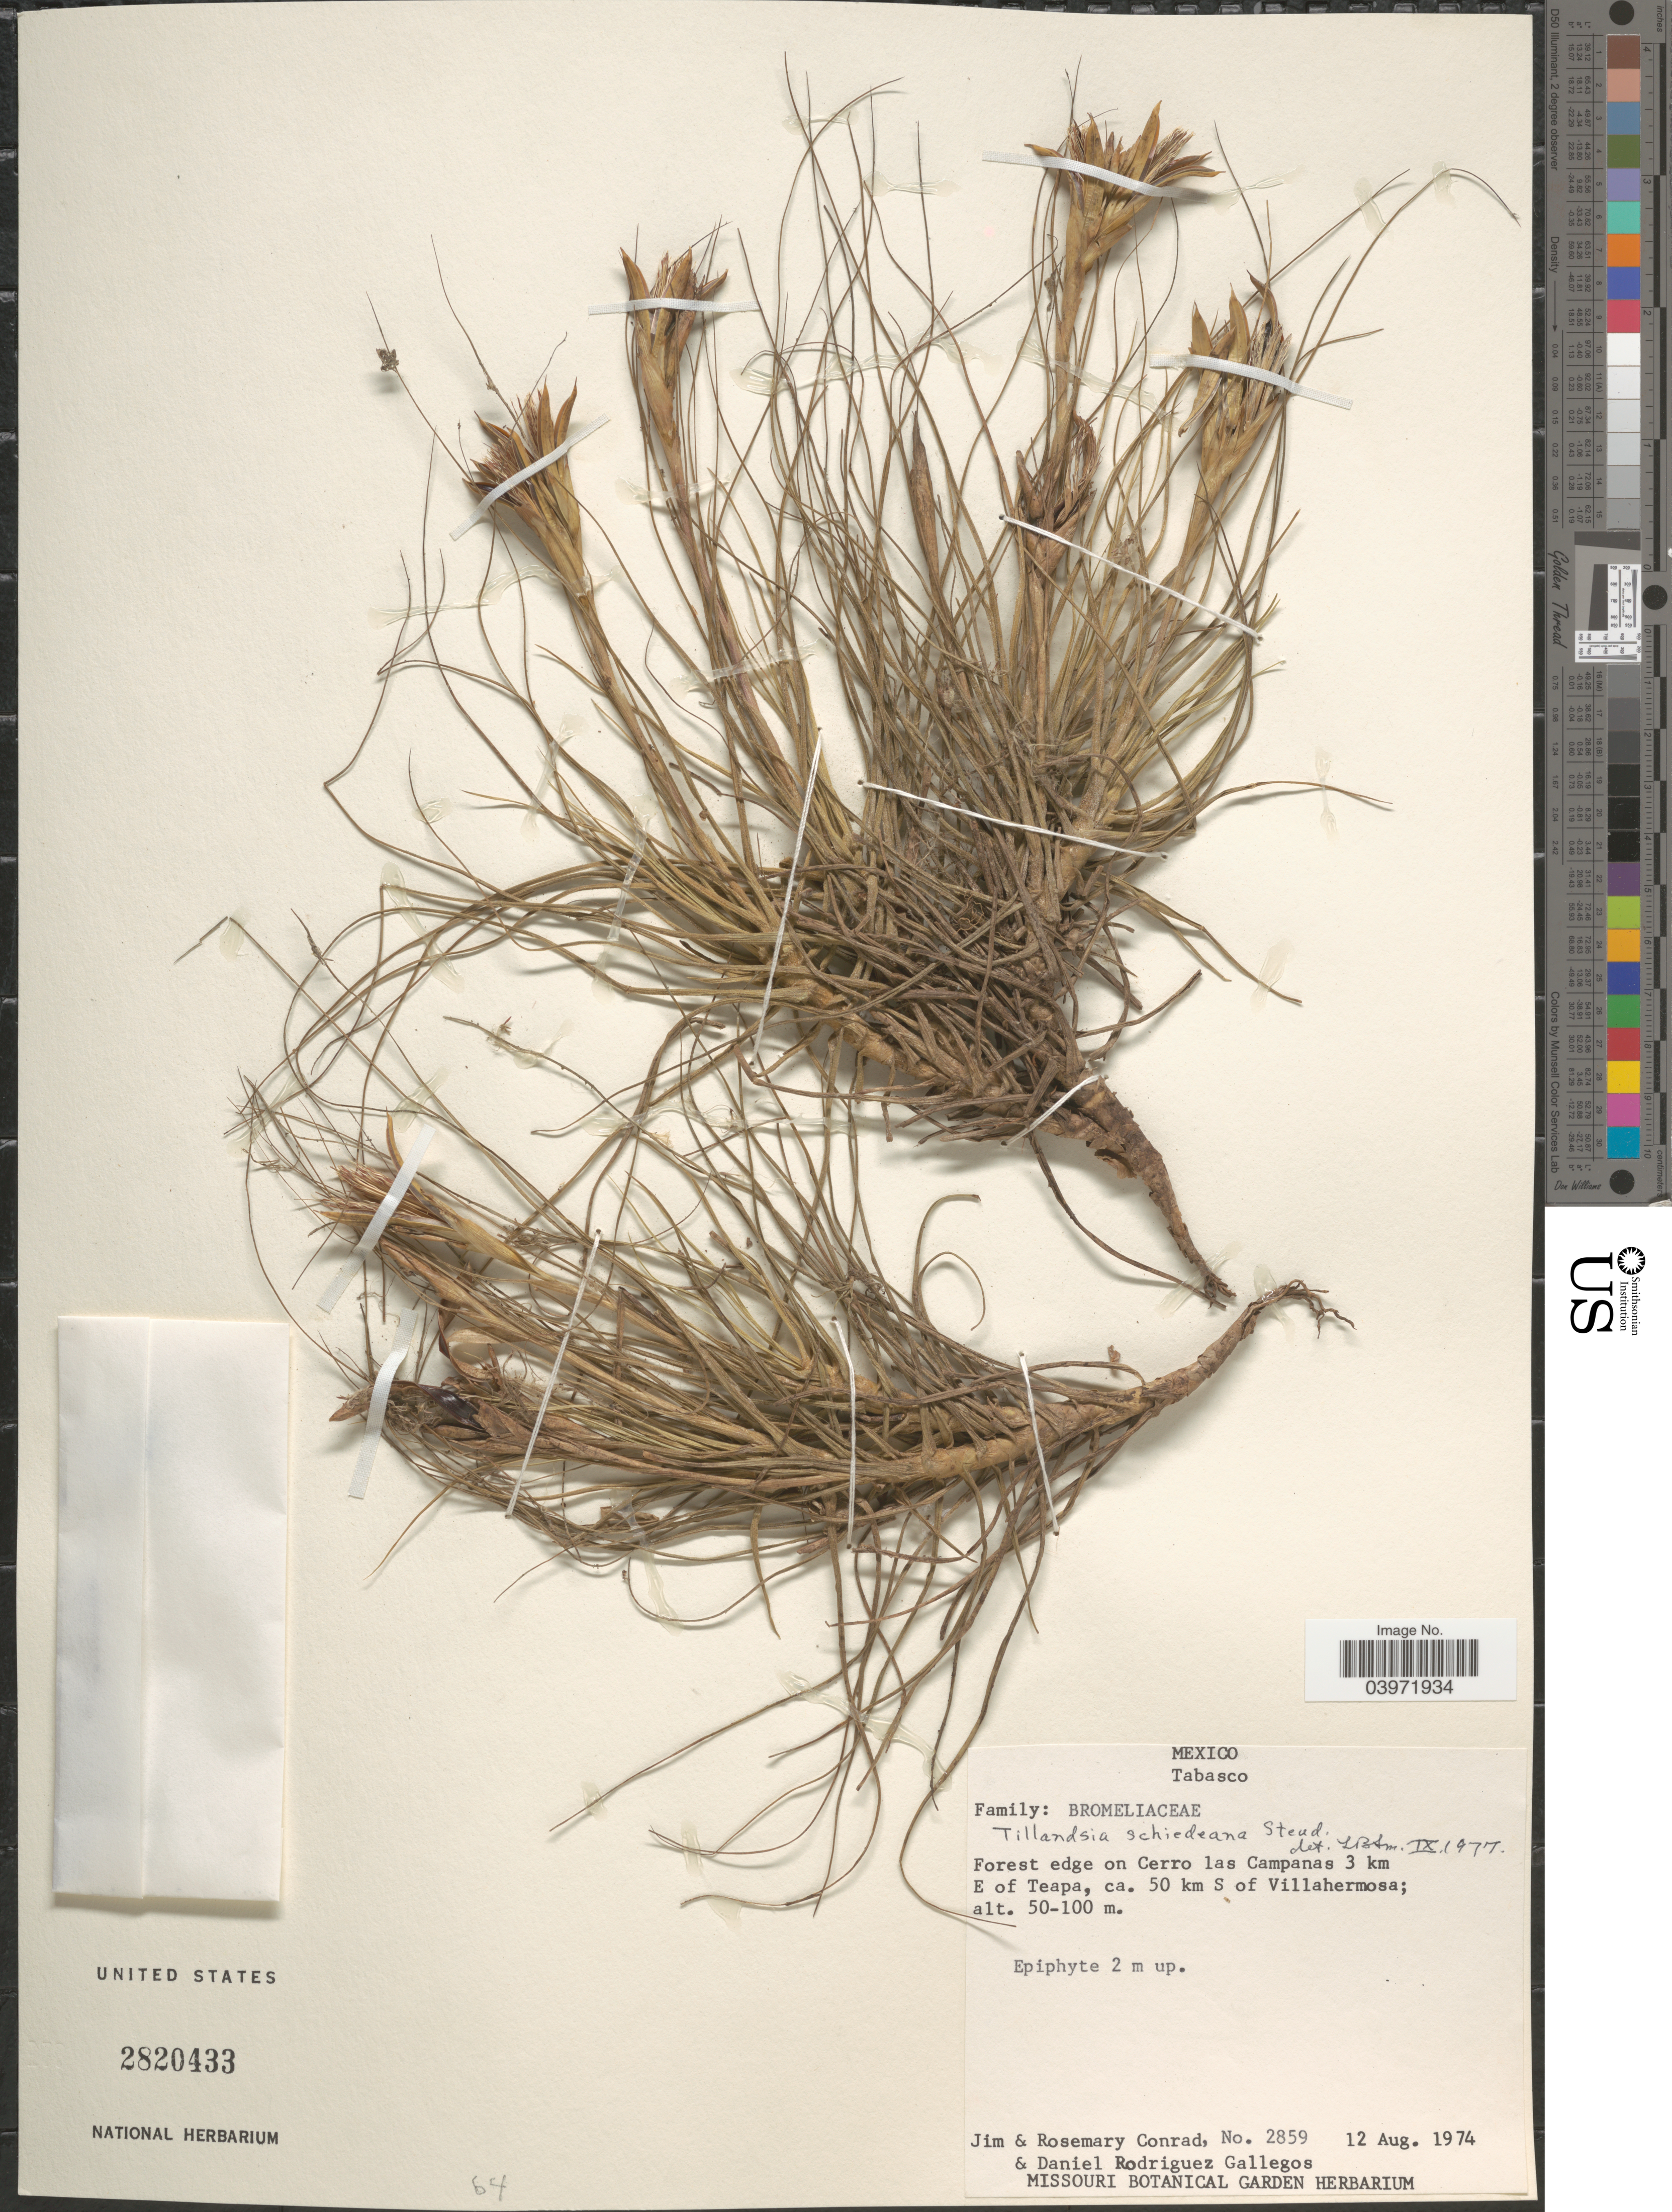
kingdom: Plantae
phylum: Tracheophyta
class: Liliopsida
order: Poales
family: Bromeliaceae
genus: Tillandsia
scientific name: Tillandsia schiedeana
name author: Steud.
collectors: J. Conrad, R. Conrad & Rodríguez Gallegos, D.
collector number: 2859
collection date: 1974-08-12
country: Mexico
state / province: Tabasco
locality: Forest edge on Cerro las Campanas 3 km E of Teapa, ca. 50 km S of Villahermosa.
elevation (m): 50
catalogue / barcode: US 2820433